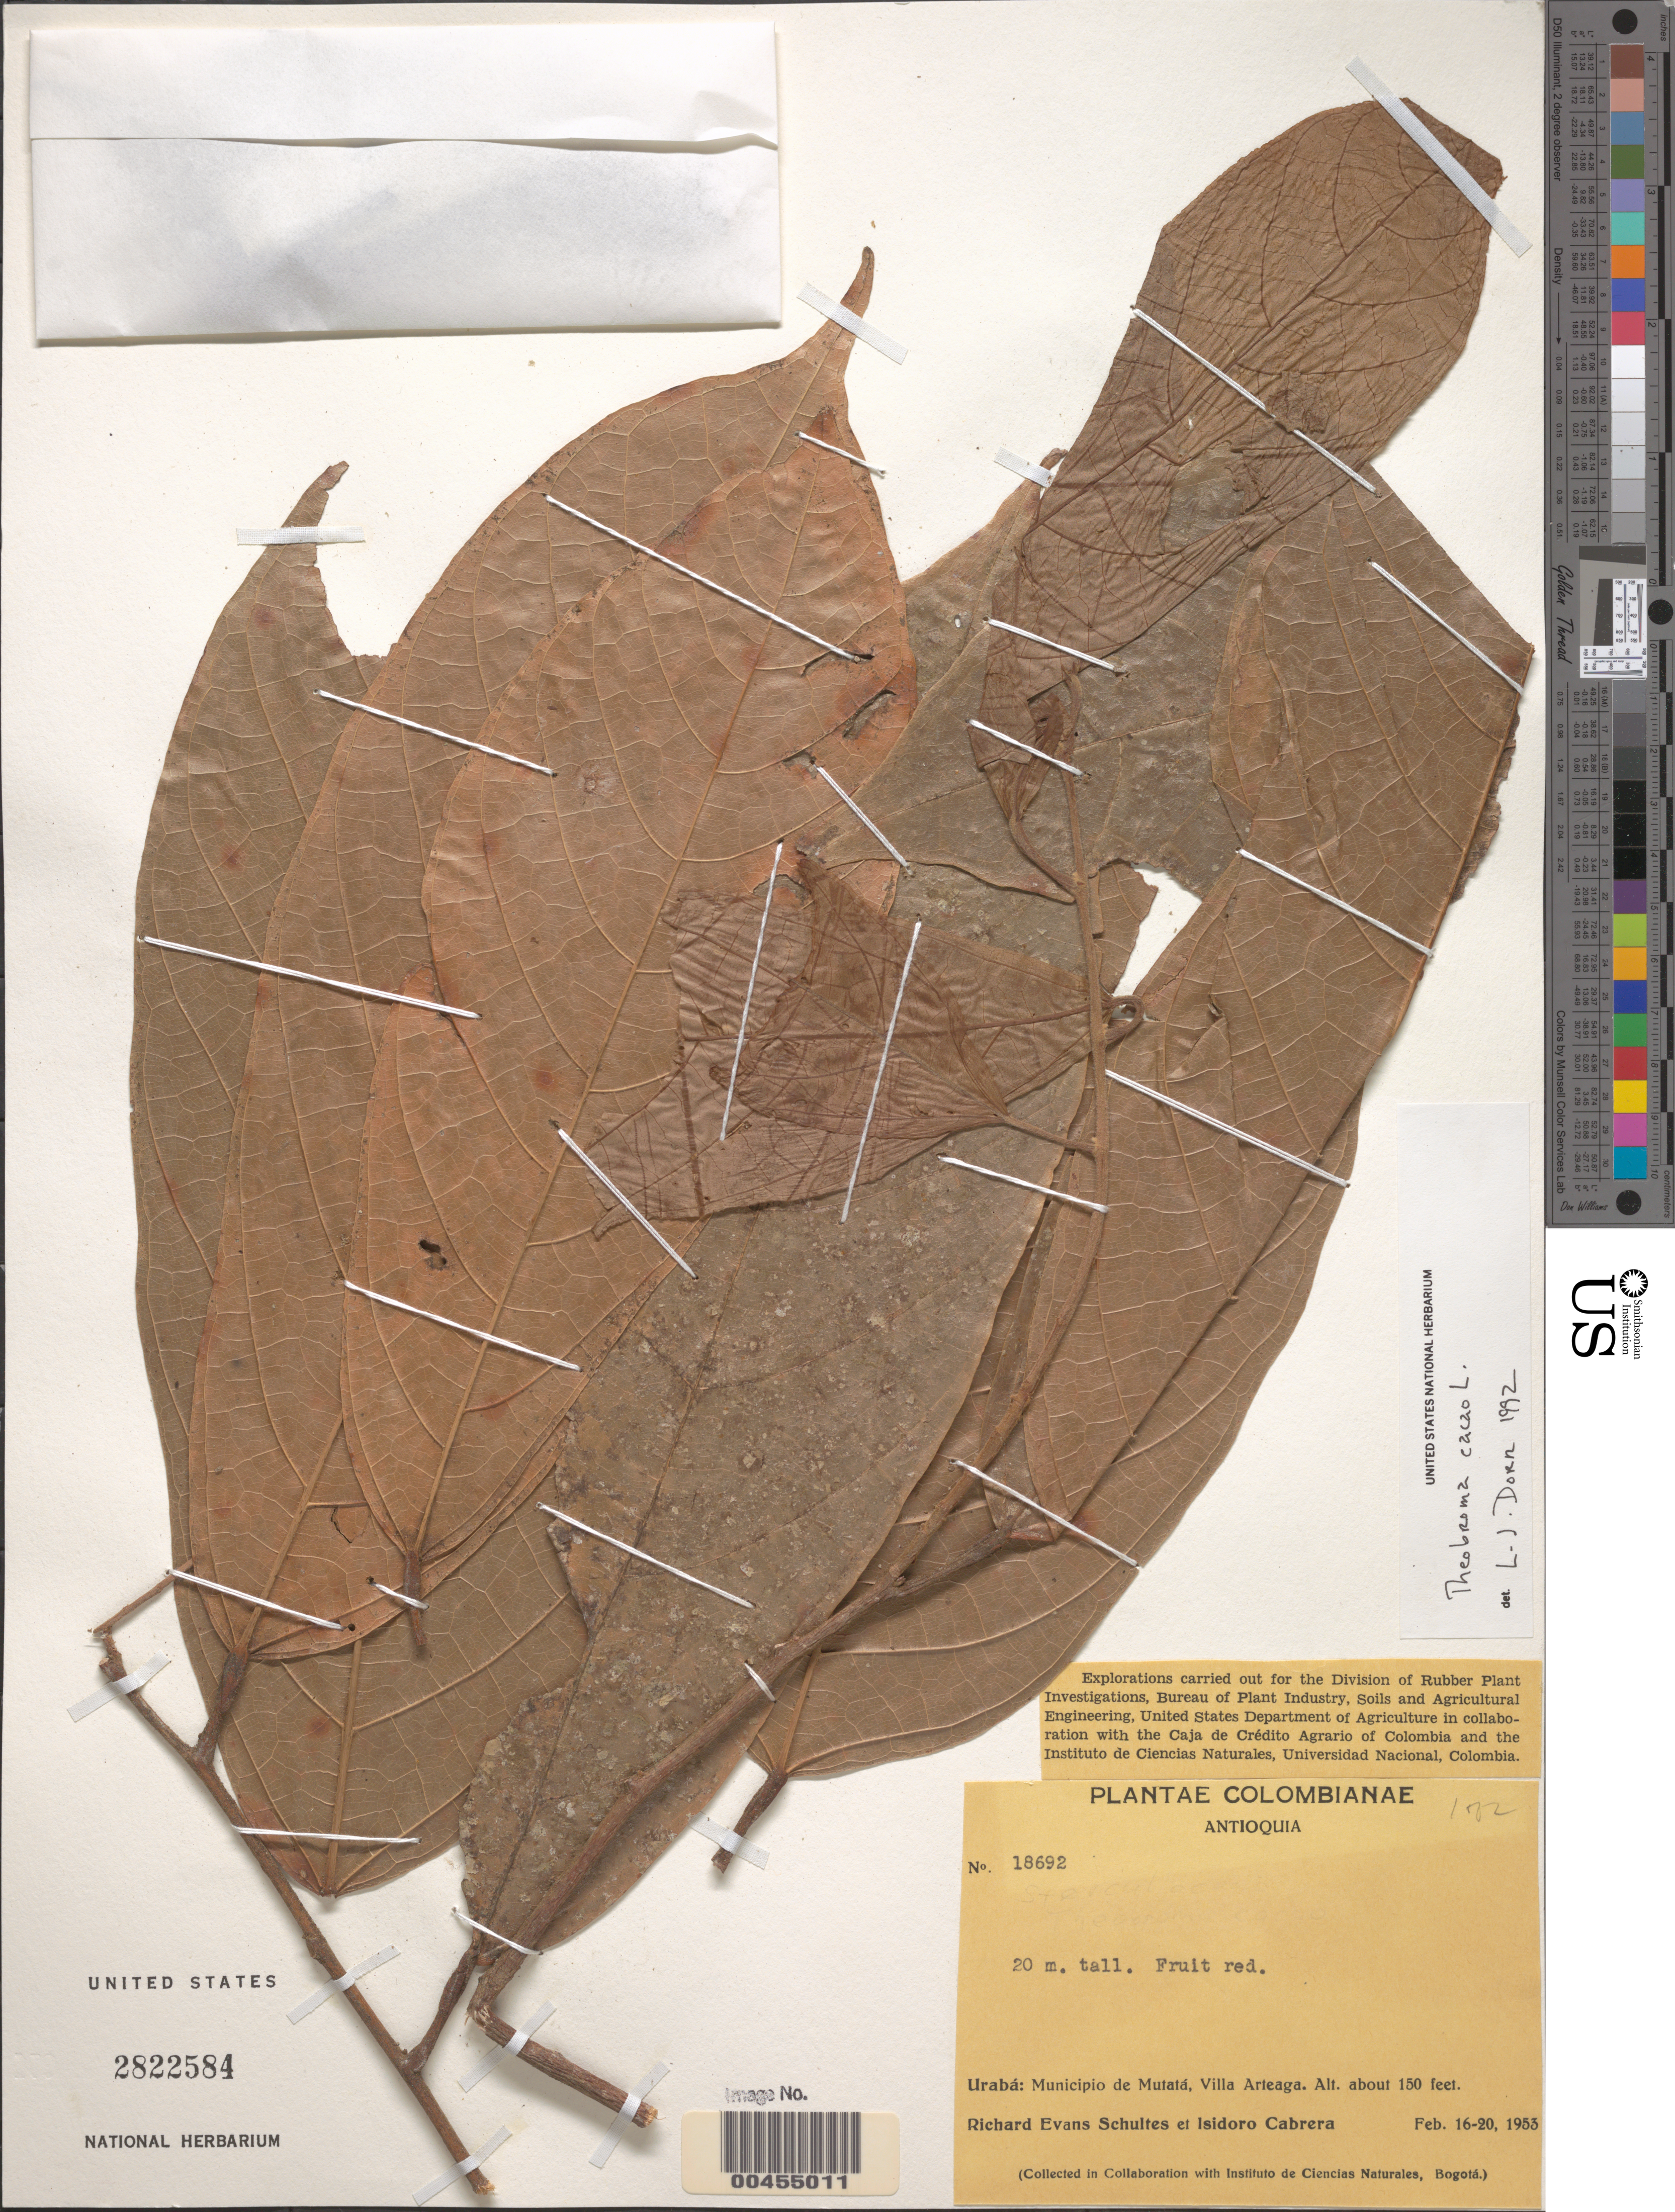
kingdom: Plantae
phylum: Tracheophyta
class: Magnoliopsida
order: Malvales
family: Malvaceae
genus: Theobroma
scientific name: Theobroma cacao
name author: L.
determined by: Dorr, L. J., (BOT), Smithsonian Institution - National Museum of Natural History (UNITED STATES)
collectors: R. E. Schultes & I. Cabrera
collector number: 18692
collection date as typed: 16 Feb 1953 to 20 Feb 1953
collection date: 1953-02-16/1953-02-20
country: Colombia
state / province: Antioquia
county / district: Mutatá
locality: Villa Arteaga, Urabá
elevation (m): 46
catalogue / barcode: US 2822584